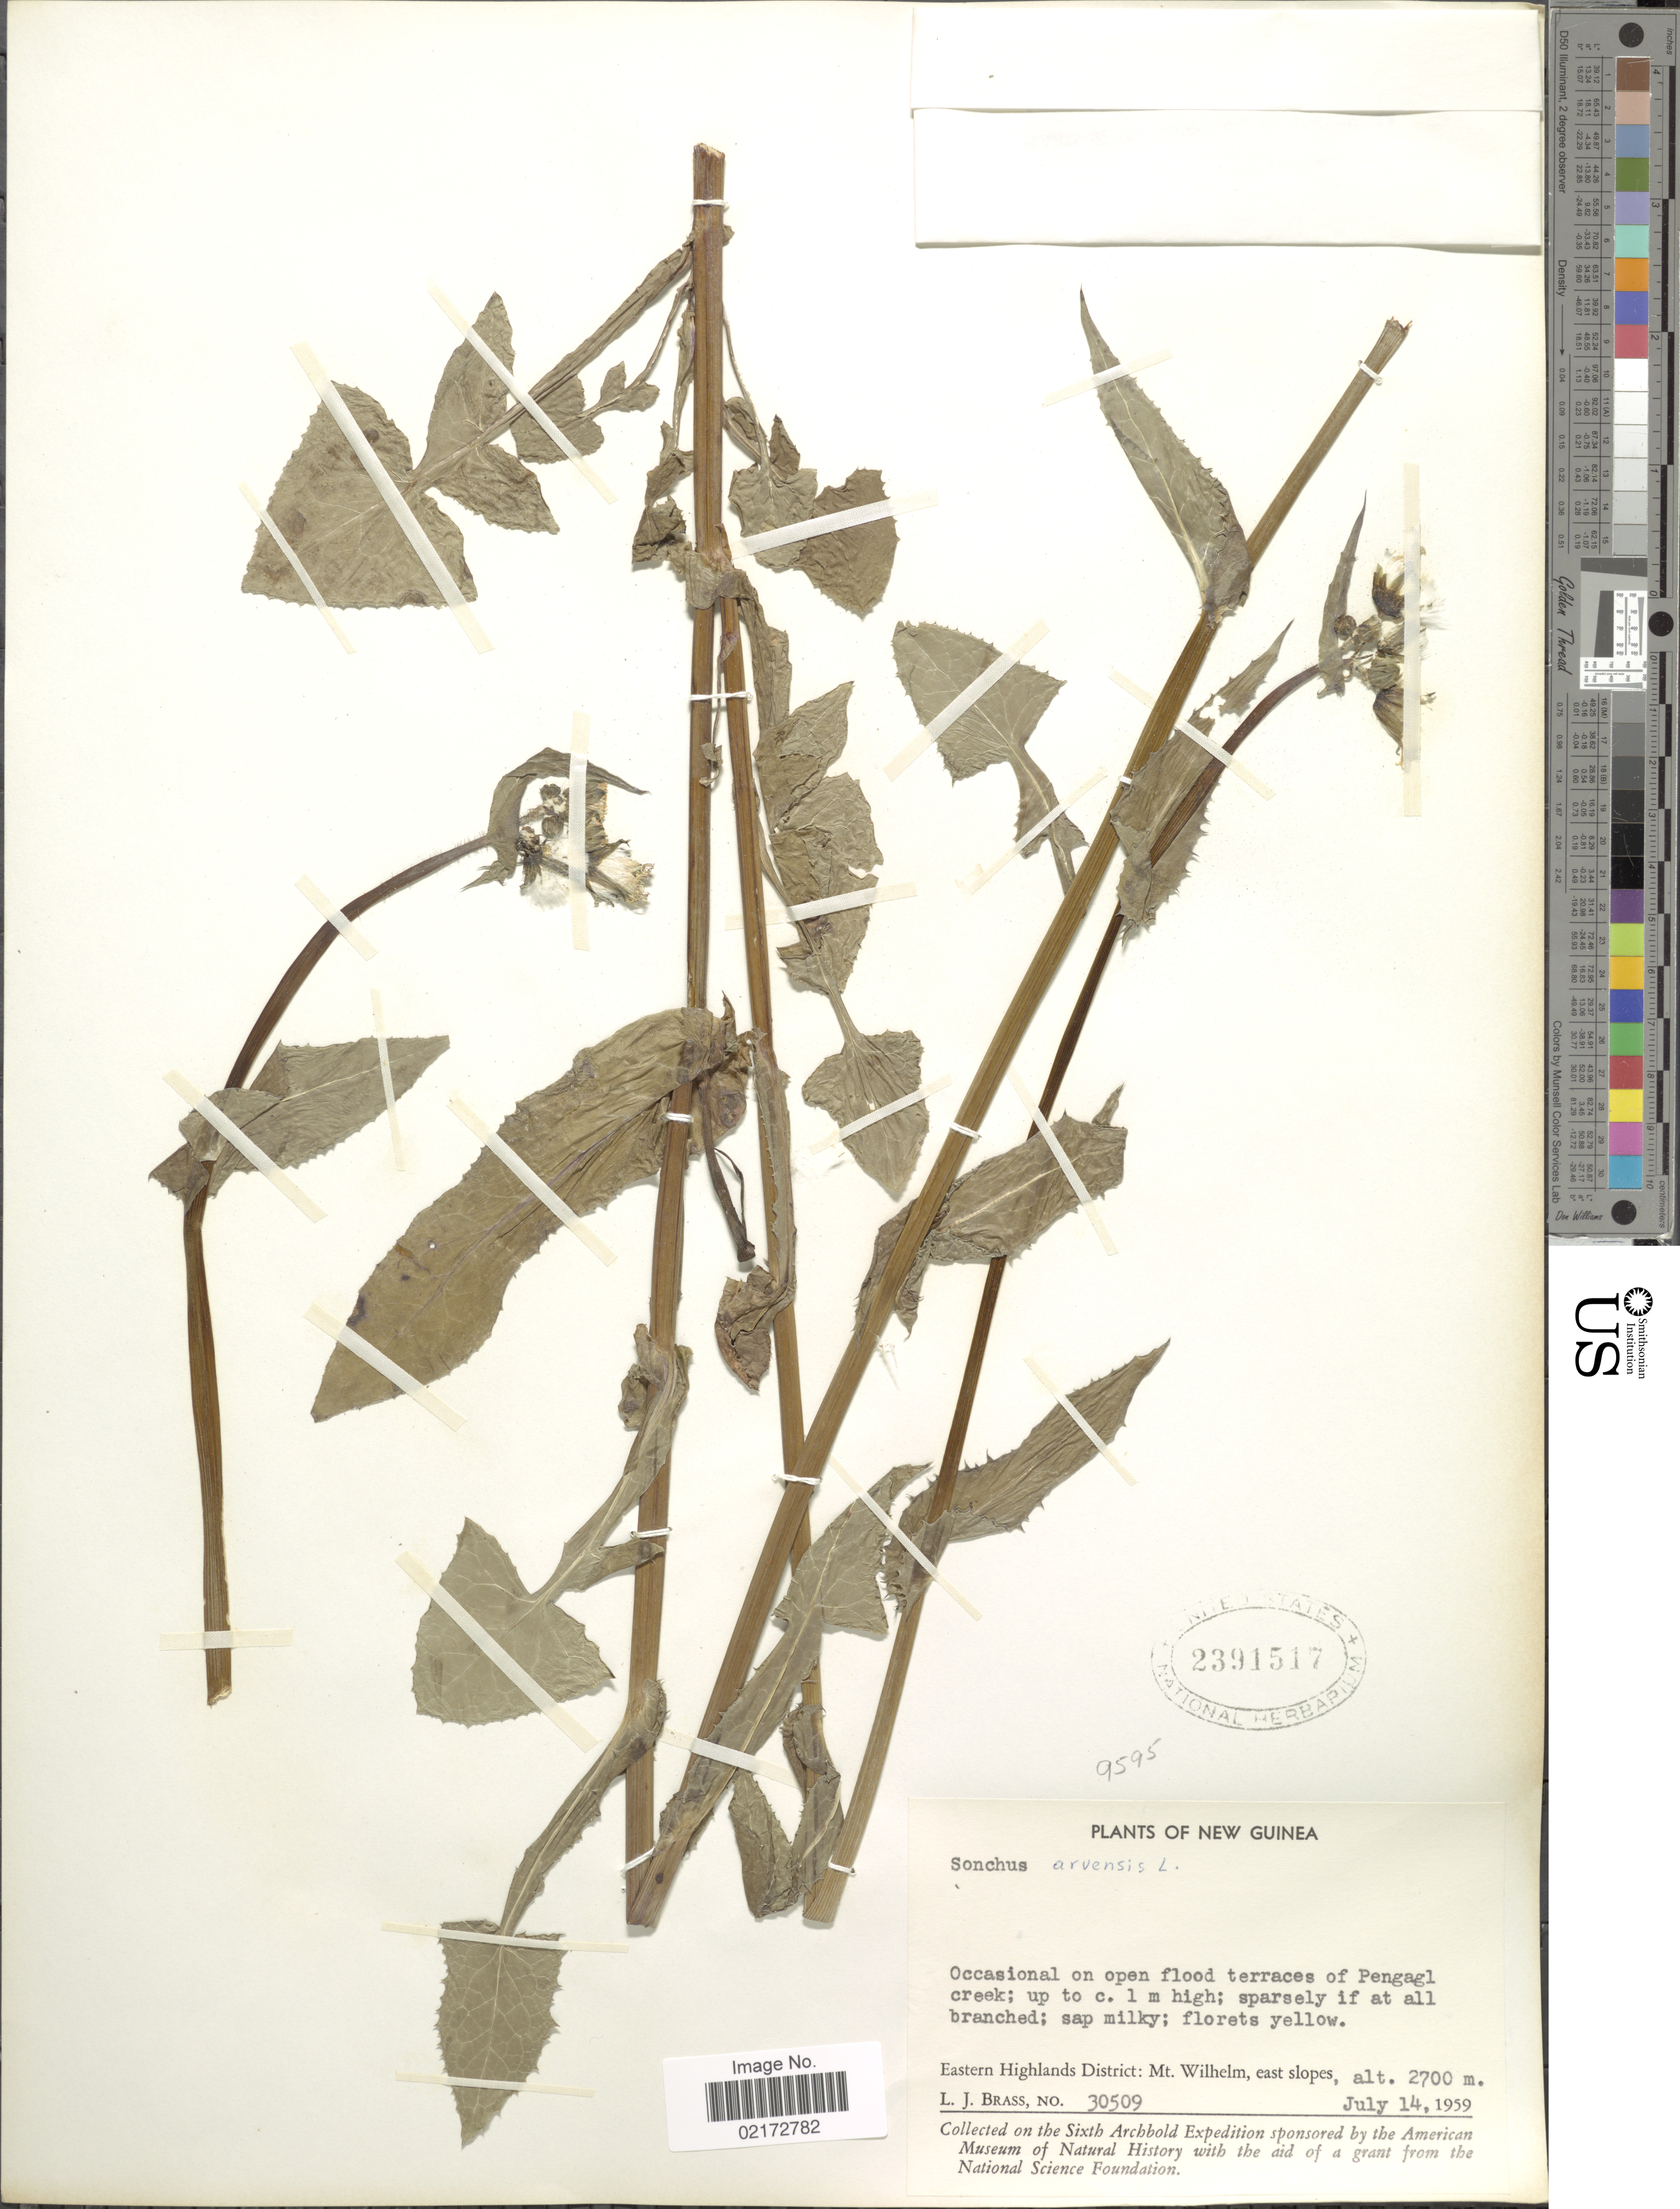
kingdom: Plantae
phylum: Tracheophyta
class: Magnoliopsida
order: Asterales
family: Asteraceae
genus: Sonchus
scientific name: Sonchus arvensis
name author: L.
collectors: L. J. Brass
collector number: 30509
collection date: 1959-07-14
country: Papua New Guinea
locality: New Guinea. Eastern Highlands District: Mt. Wilhelm, east slopes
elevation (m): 2700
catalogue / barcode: US 2391517